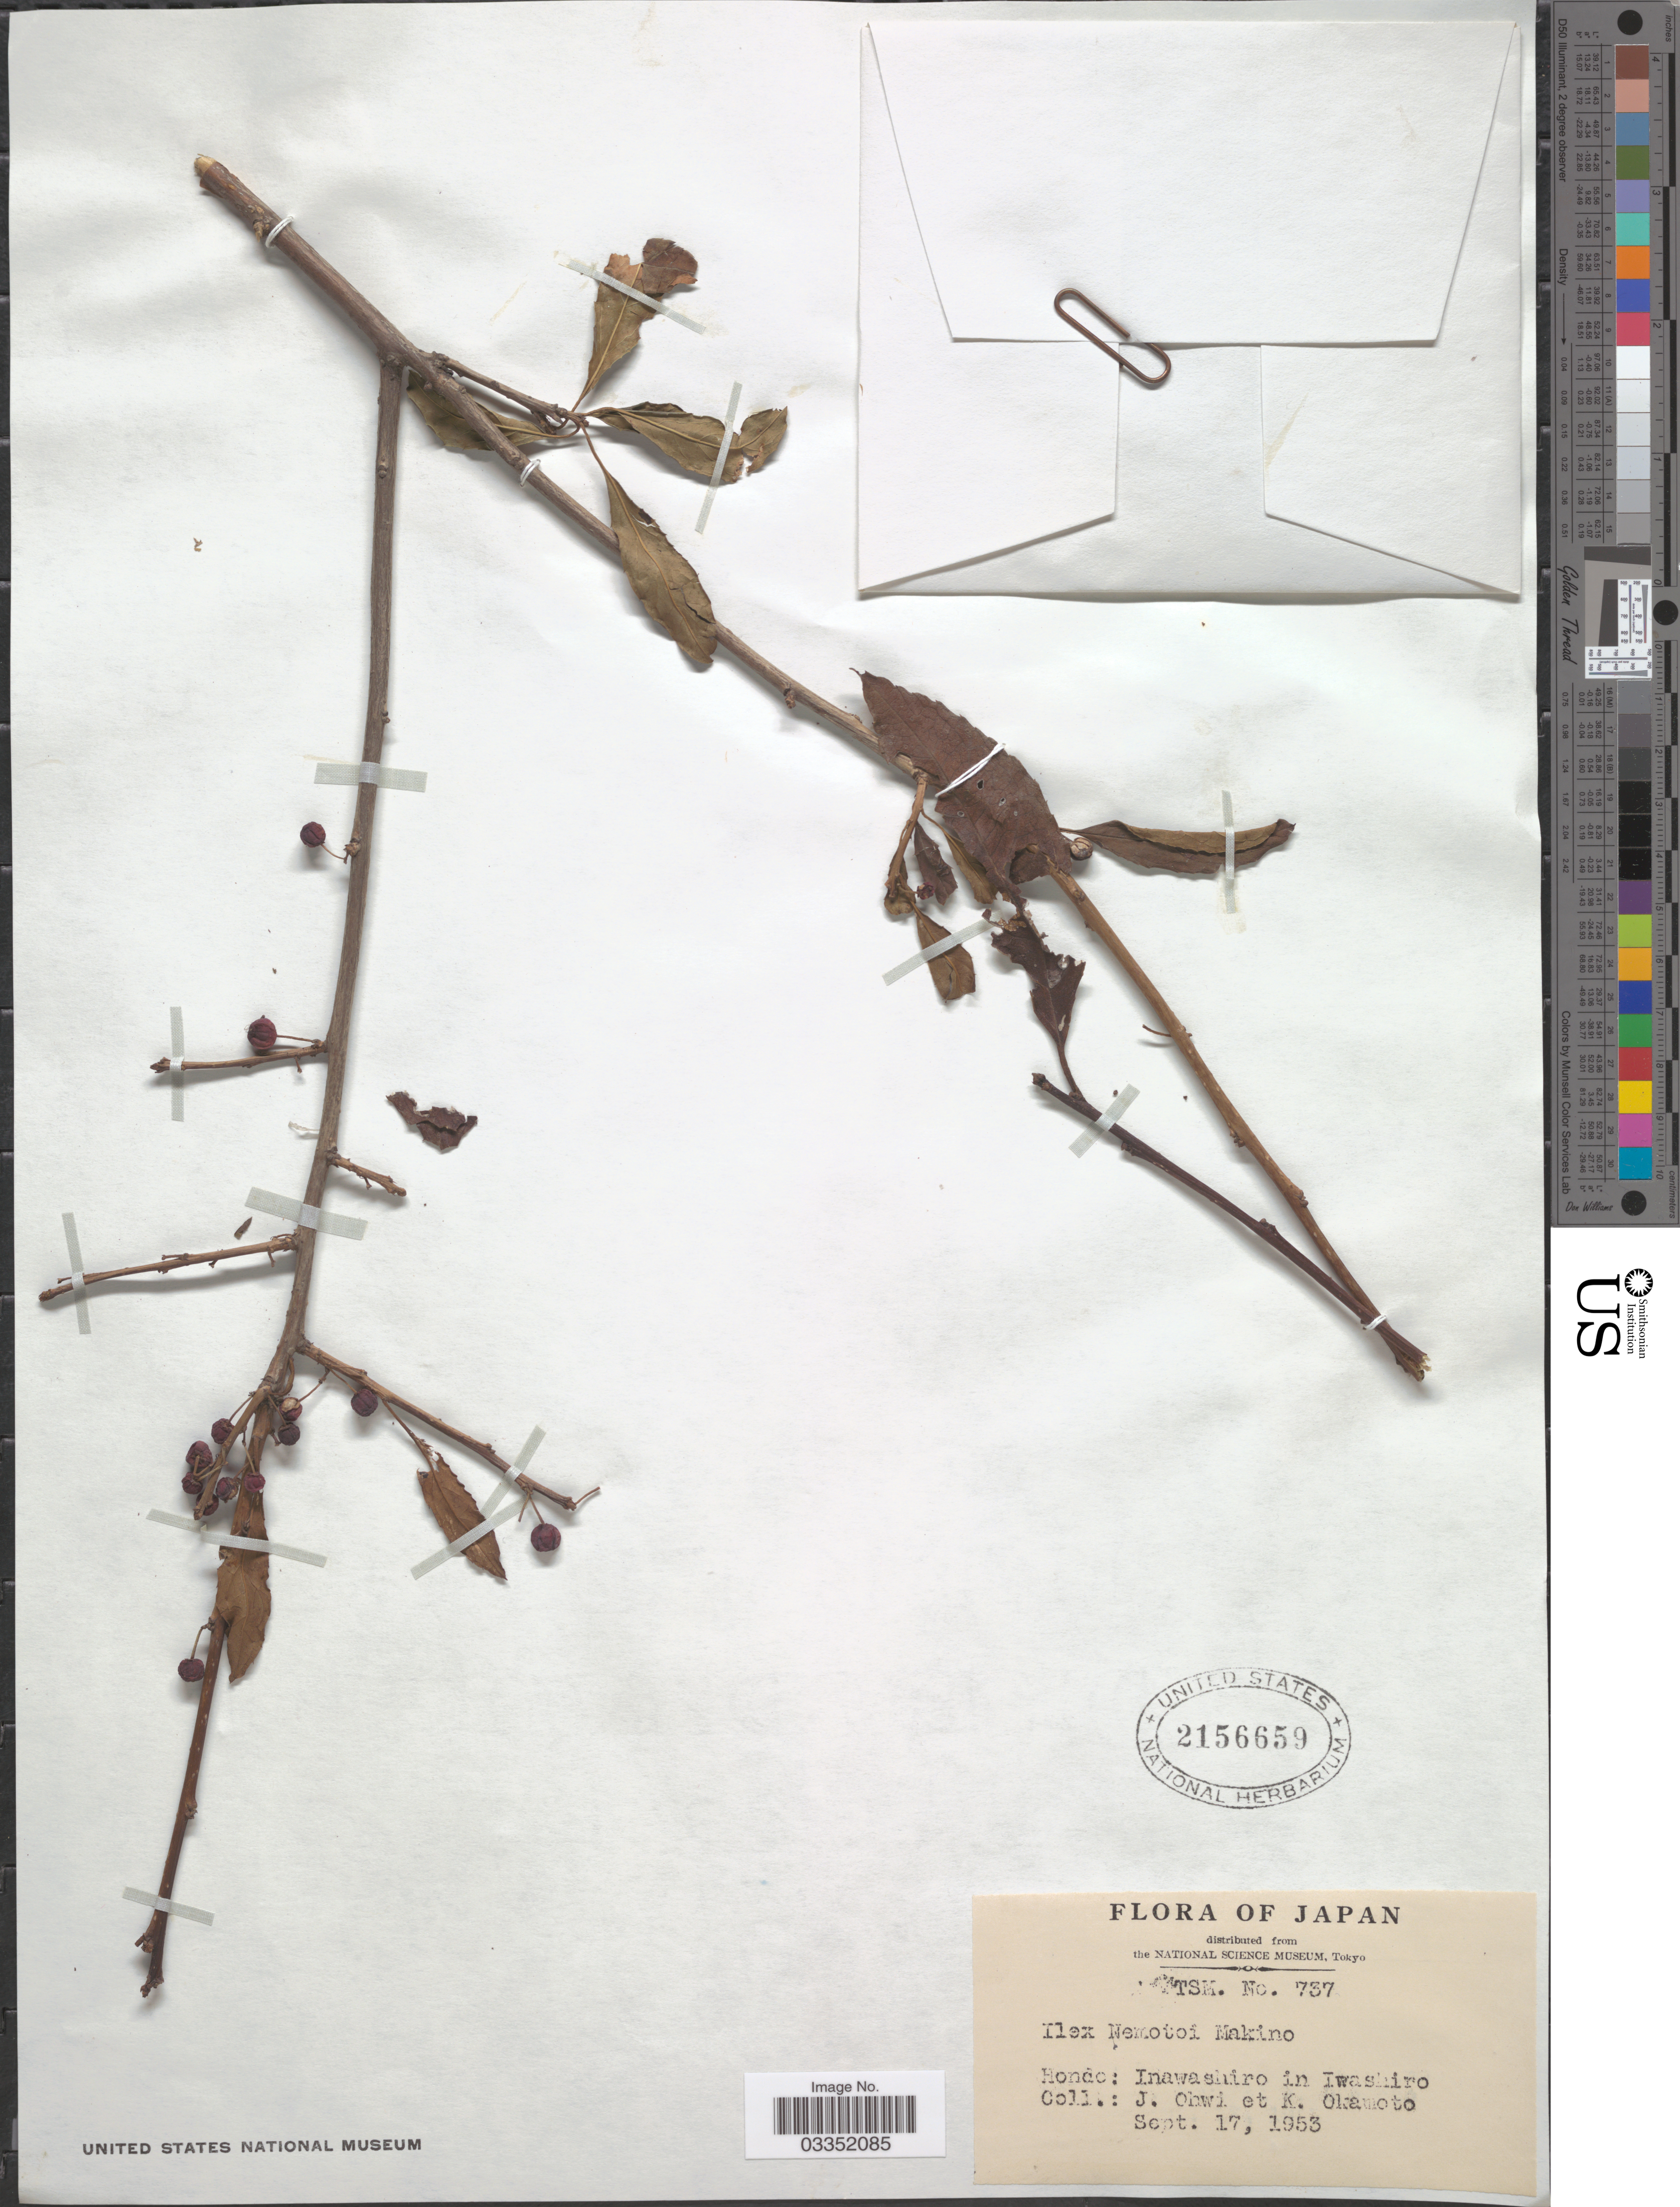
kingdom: Plantae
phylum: Tracheophyta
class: Magnoliopsida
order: Aquifoliales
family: Aquifoliaceae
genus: Ilex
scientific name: Ilex nipponica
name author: Makino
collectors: J. Ohwi & K. Okamoto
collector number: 737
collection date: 1953-09-17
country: Japan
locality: Hondo: Inawashiro in Iwashiro.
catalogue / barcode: US 2156659